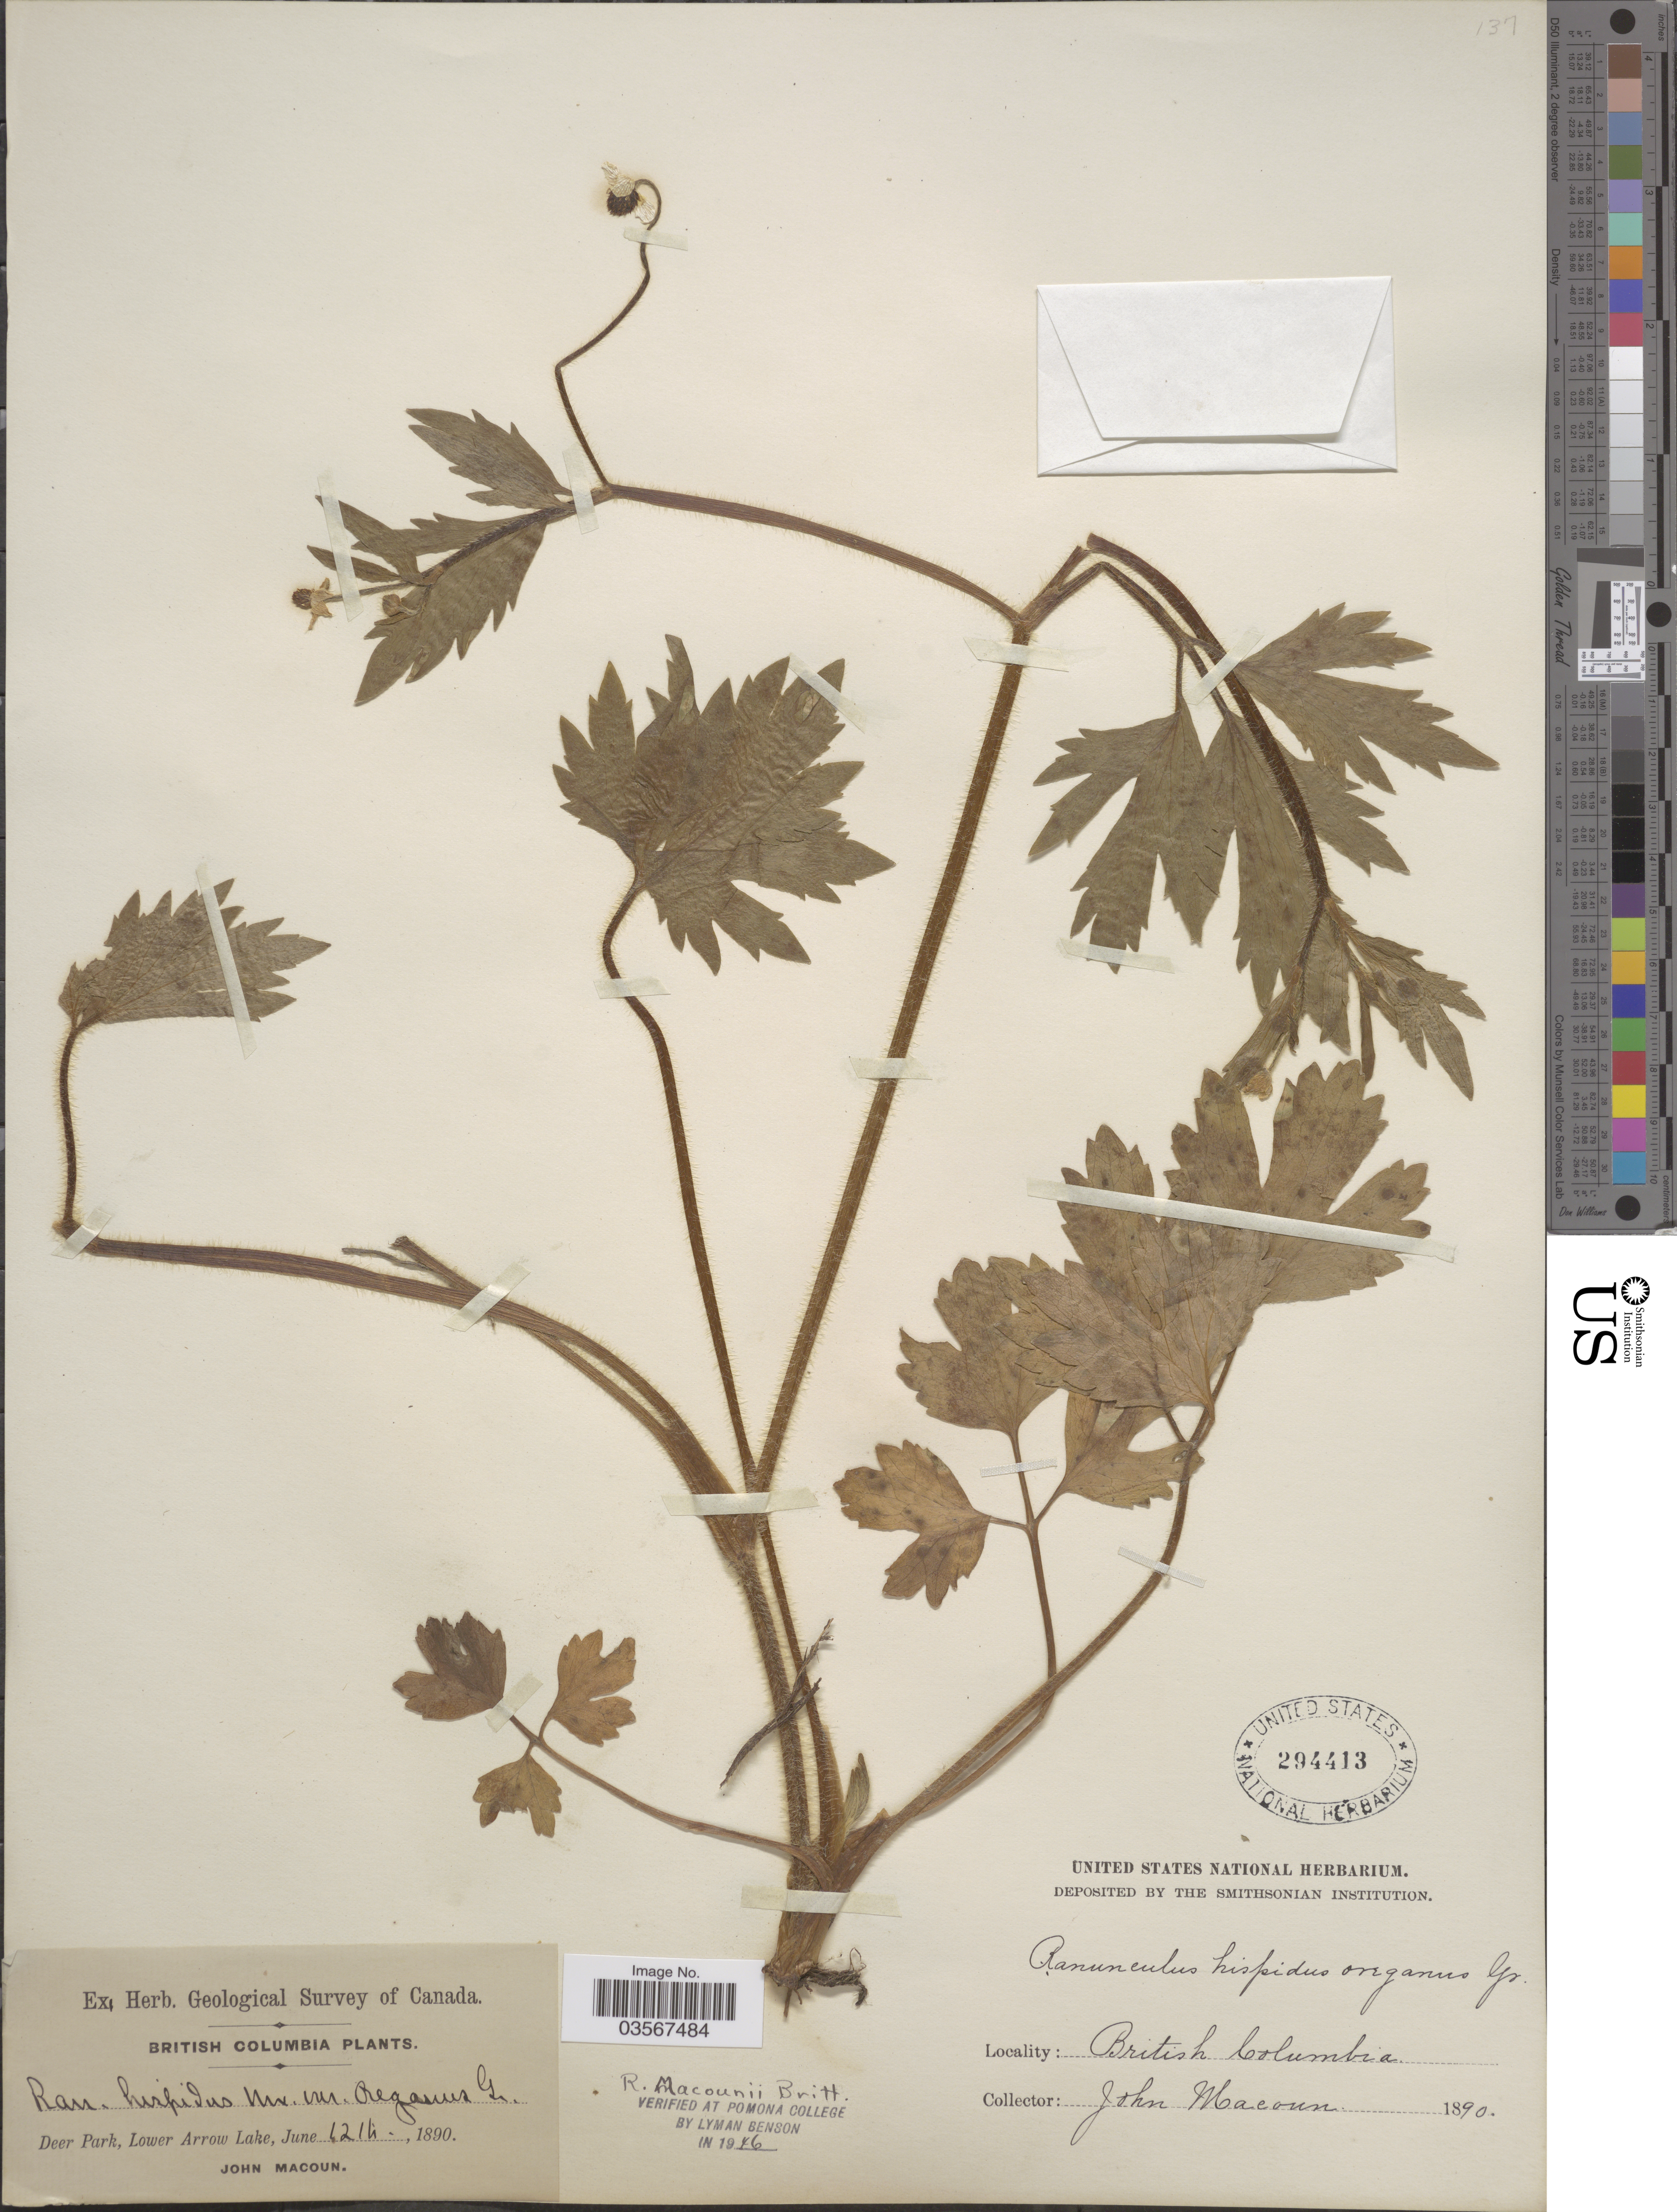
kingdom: Plantae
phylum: Tracheophyta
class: Magnoliopsida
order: Ranunculales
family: Ranunculaceae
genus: Ranunculus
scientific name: Ranunculus macounii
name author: Britton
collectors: J. Macoun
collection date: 1890-06-12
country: Canada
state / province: British Columbia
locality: Deer Park, Lower Arrow Lake.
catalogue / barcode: US 294413